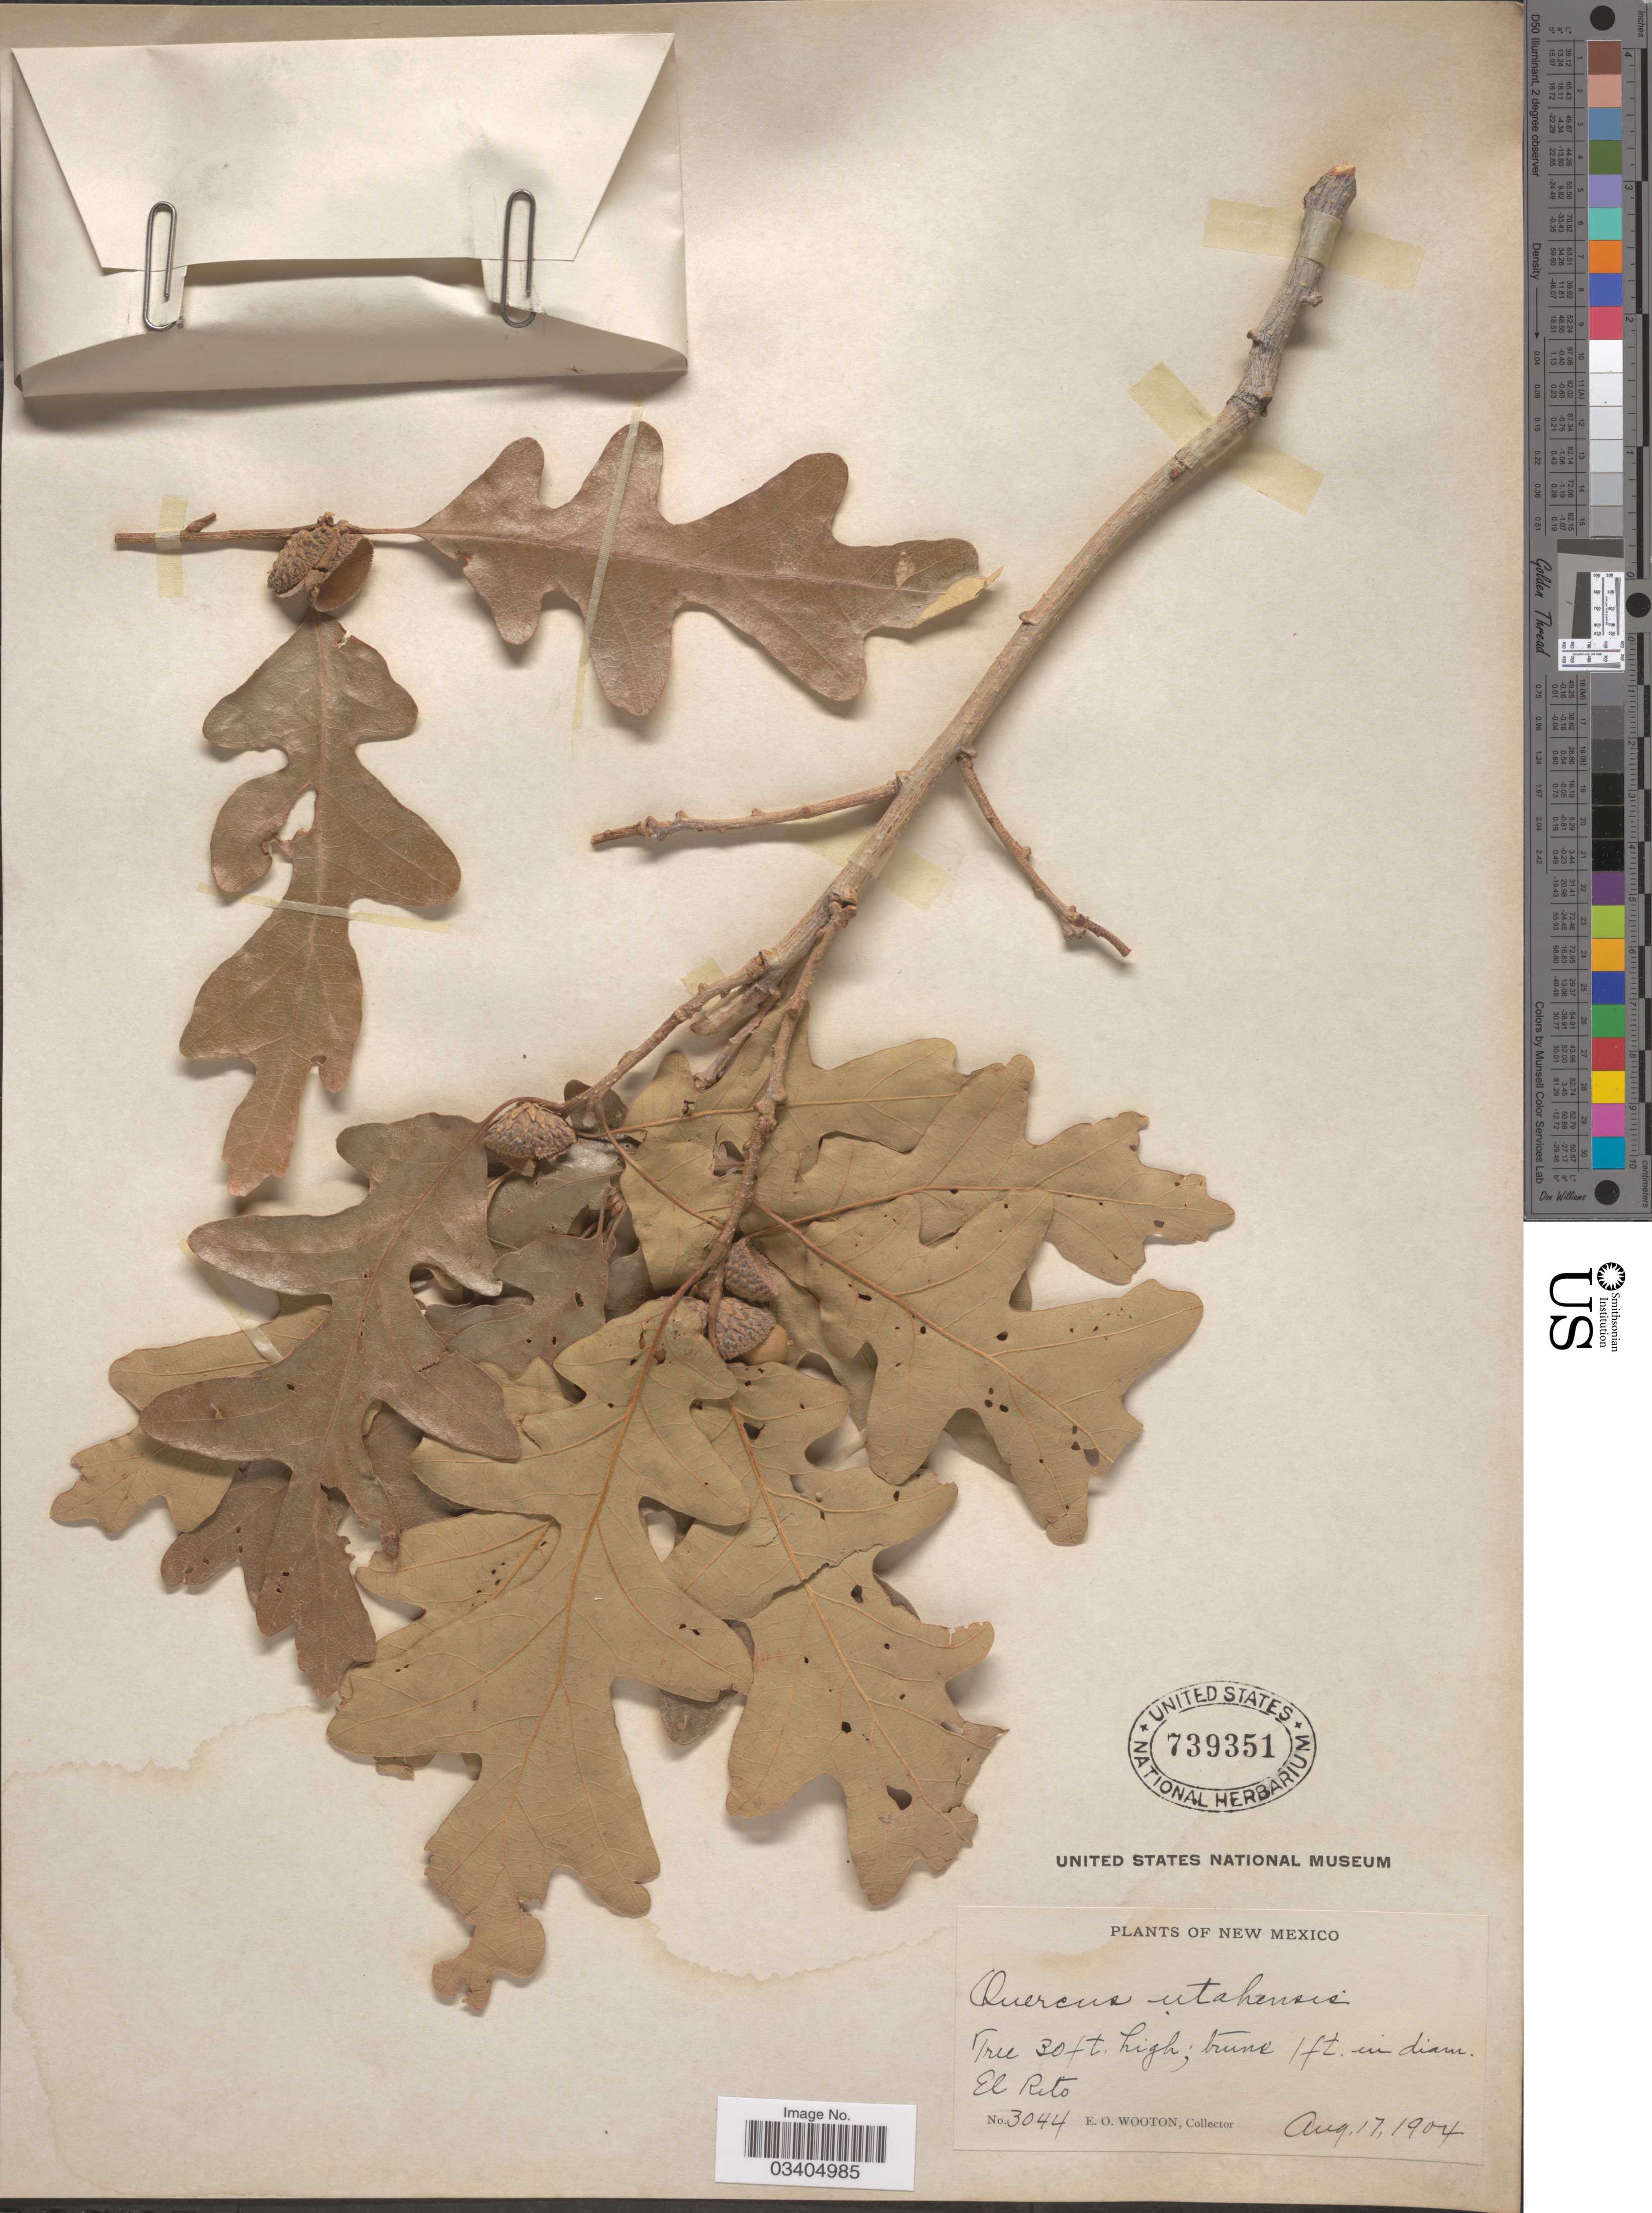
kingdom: Plantae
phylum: Tracheophyta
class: Magnoliopsida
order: Fagales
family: Fagaceae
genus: Quercus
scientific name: Quercus gambelii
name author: Nutt.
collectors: E. O. Wooton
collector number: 3044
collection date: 1904-08-17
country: United States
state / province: New Mexico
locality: El Rito.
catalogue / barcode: US 739351